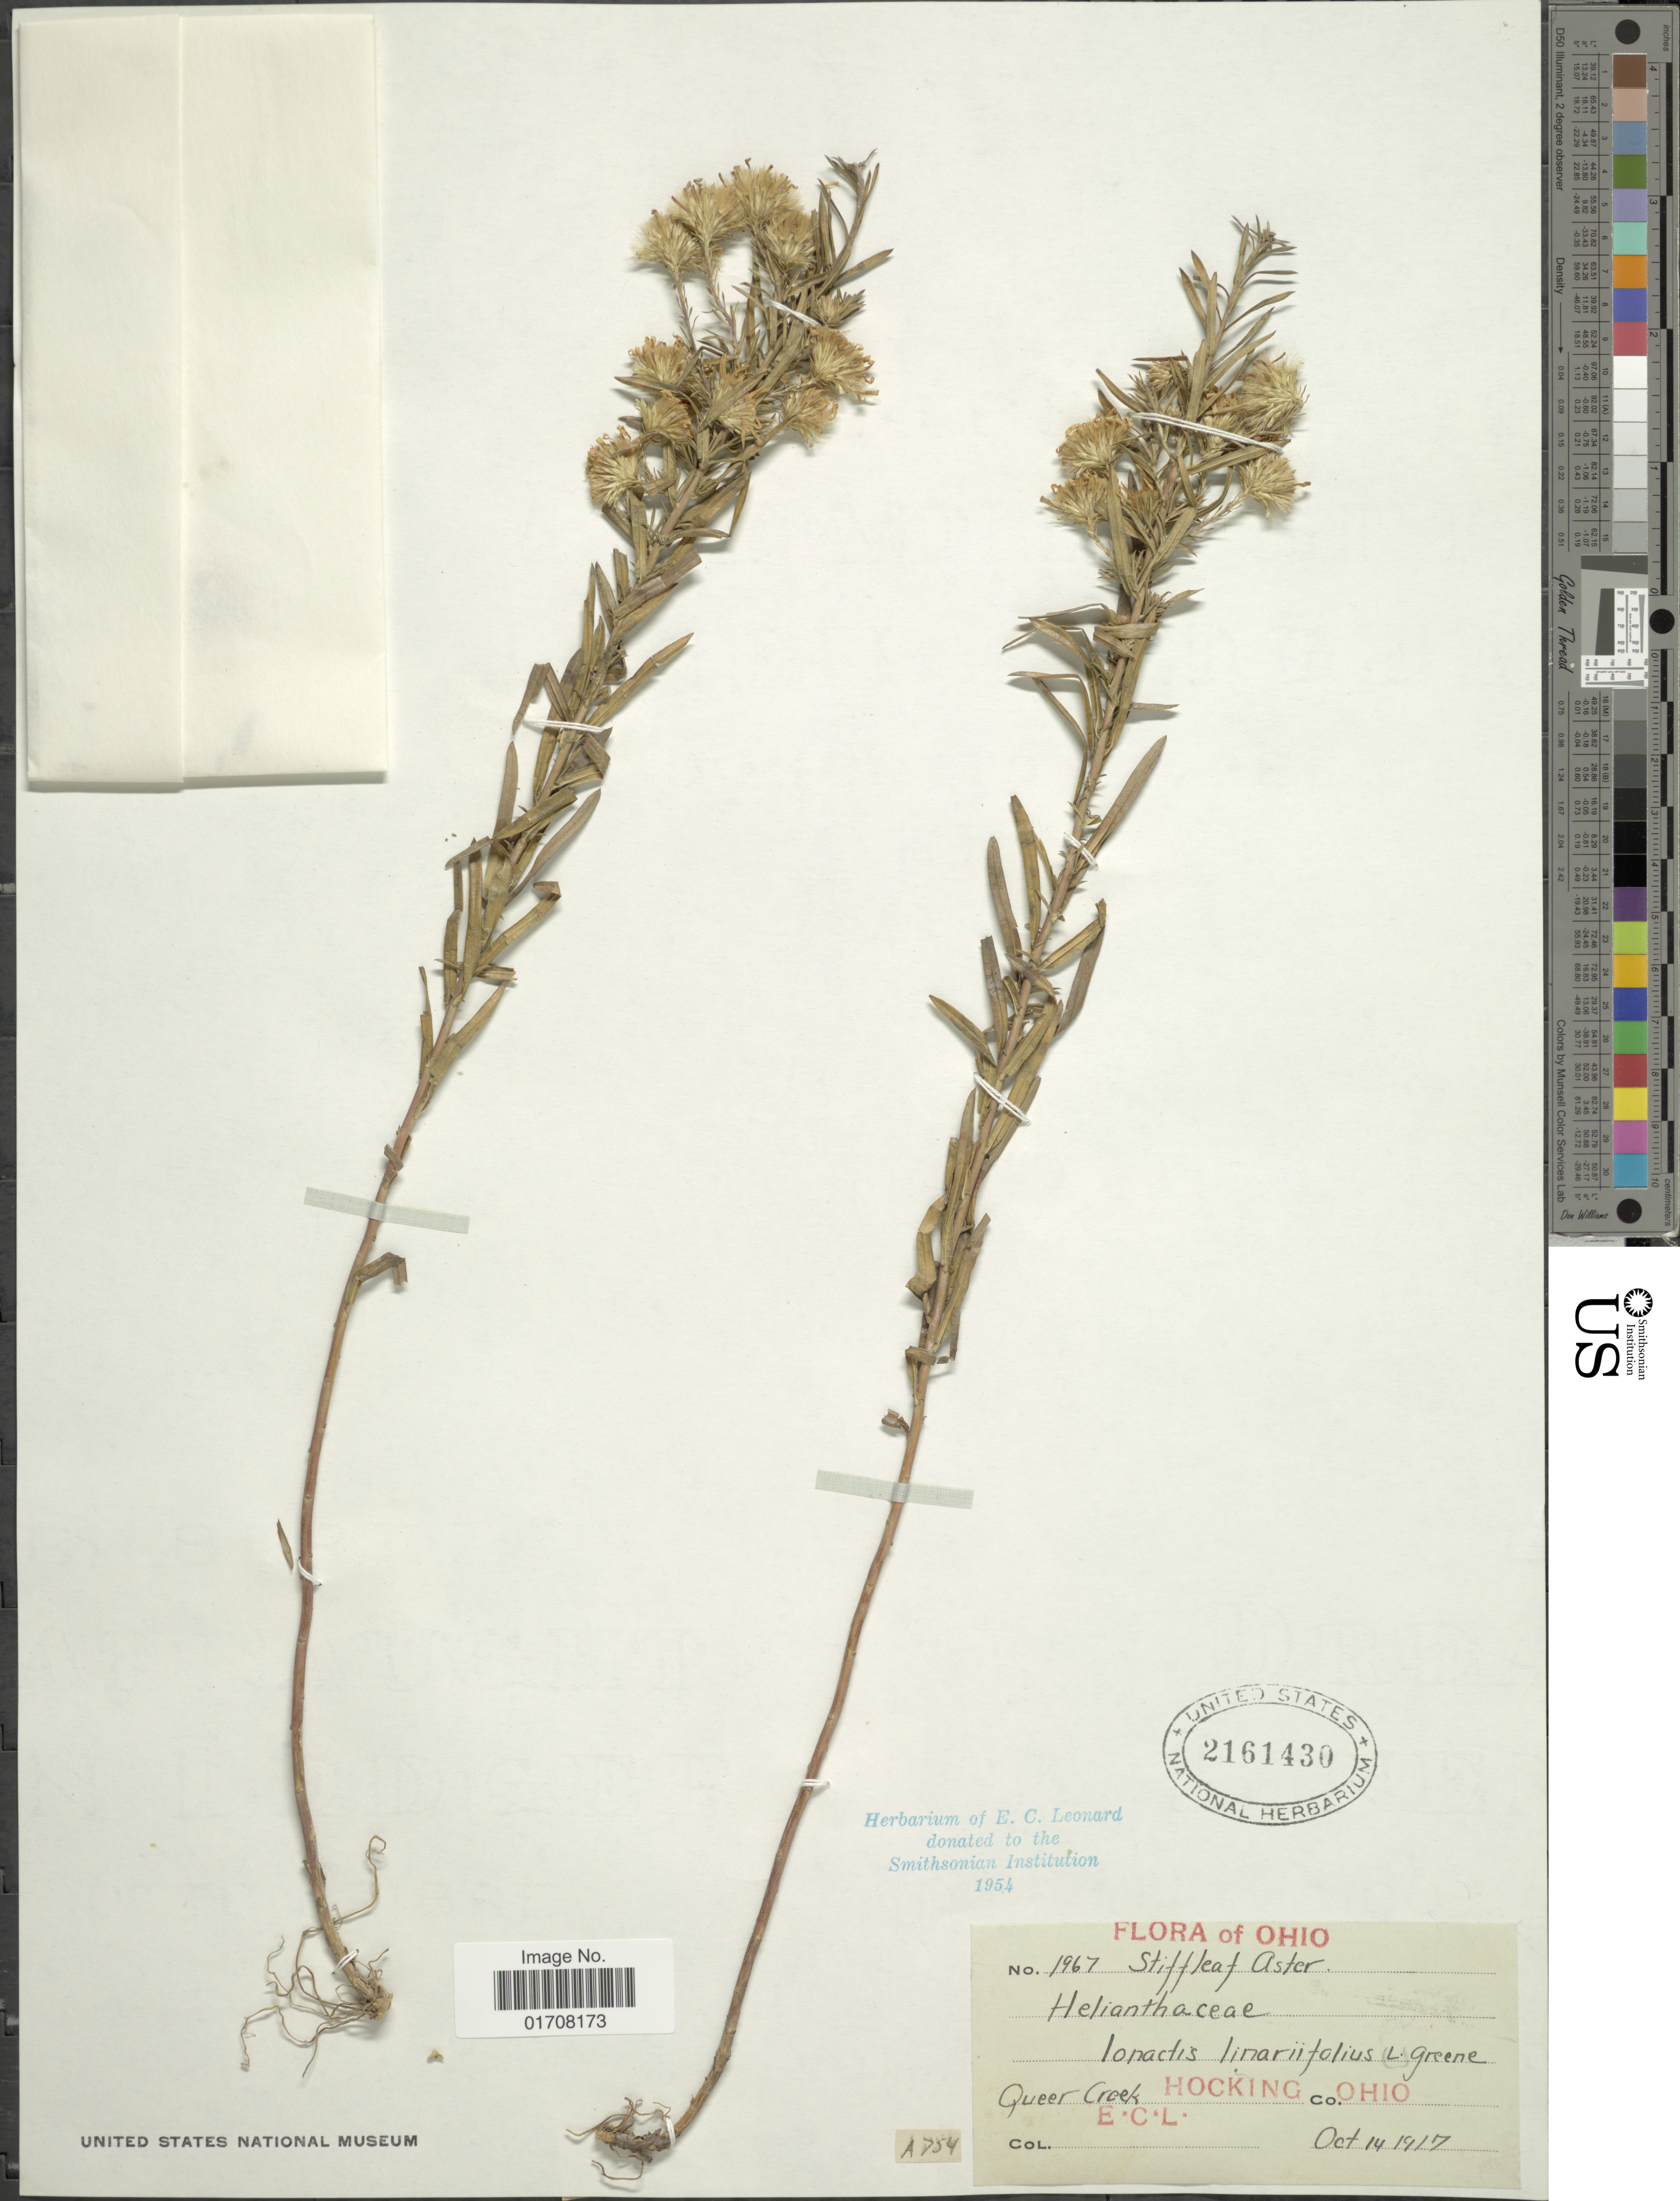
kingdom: Plantae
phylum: Tracheophyta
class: Magnoliopsida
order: Asterales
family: Asteraceae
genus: Ionactis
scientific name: Ionactis linariifolia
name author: (L.) Greene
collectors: E. C. Leonard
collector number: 1967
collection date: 1917-10-14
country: United States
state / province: Ohio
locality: Queer Creek, Hocking Co.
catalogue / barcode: US 2161430